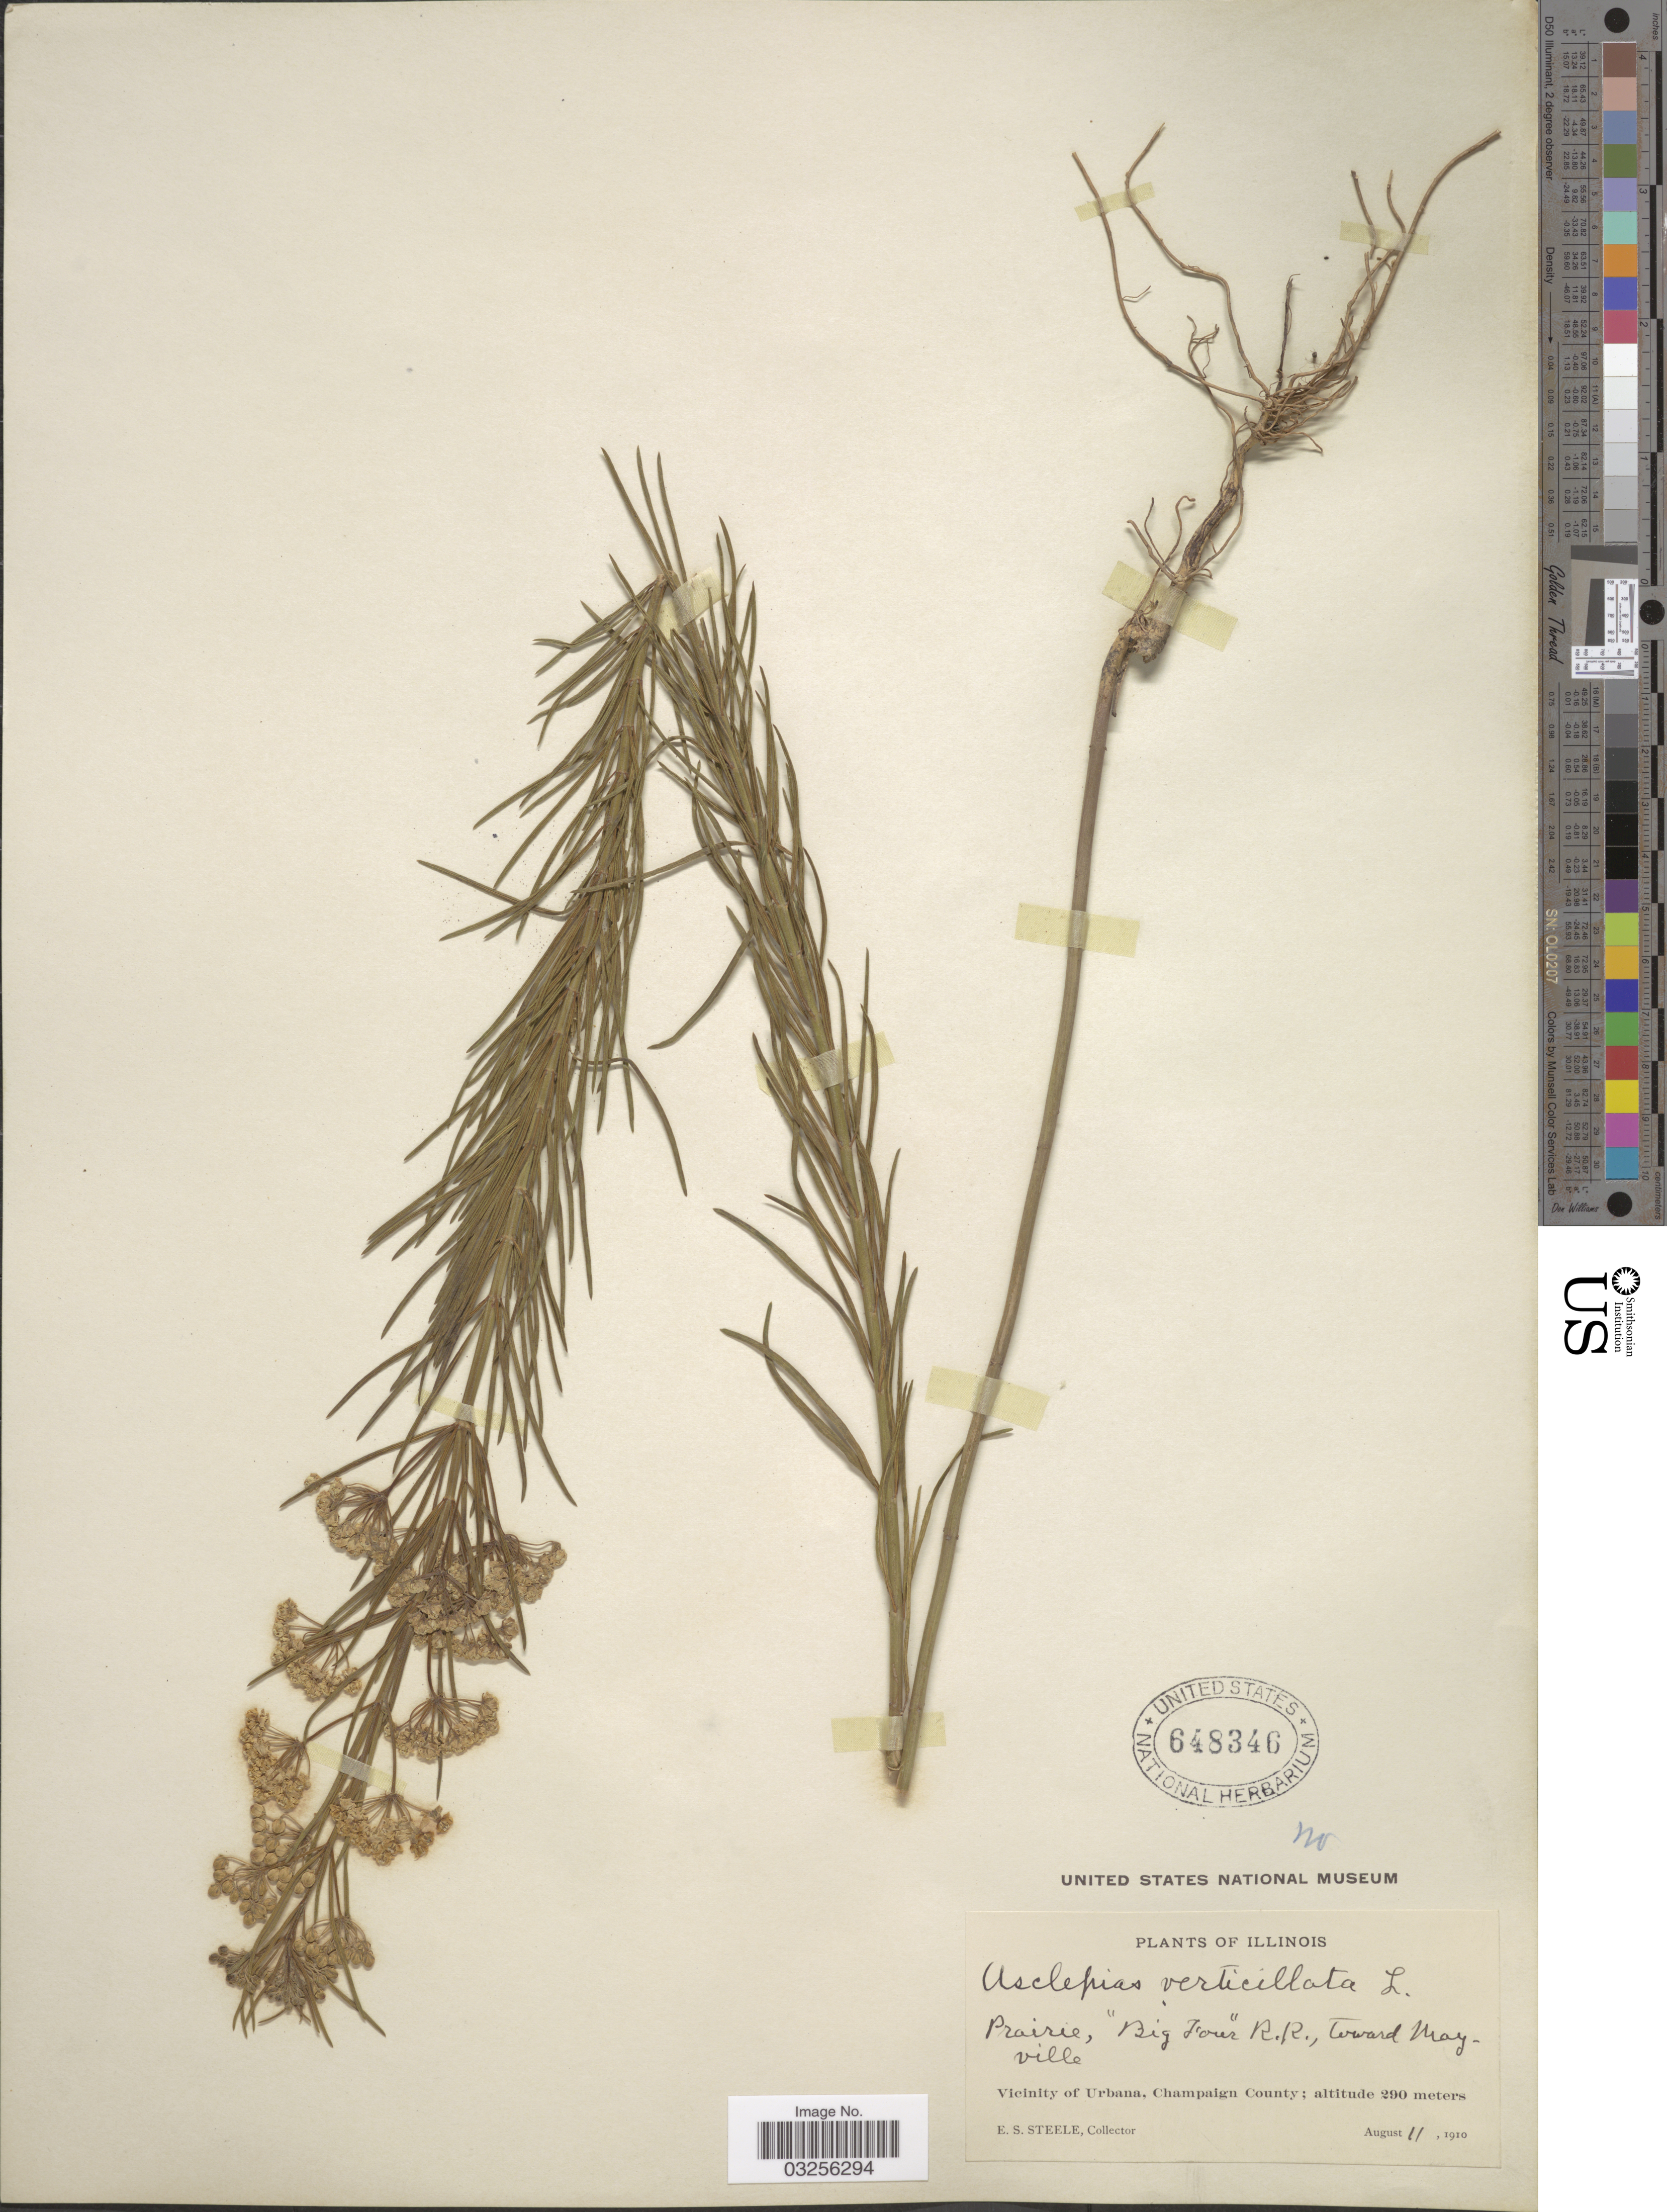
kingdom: Plantae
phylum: Tracheophyta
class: Magnoliopsida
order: Gentianales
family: Apocynaceae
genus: Asclepias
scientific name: Asclepias verticillata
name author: L.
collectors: E. Steele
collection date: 1910-08-11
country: United States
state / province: Illinois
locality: Prairie, "Big Four" R.R., toward Mayville. Vicinity of Urbana, Champaign County.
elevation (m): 290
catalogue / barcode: US 648346